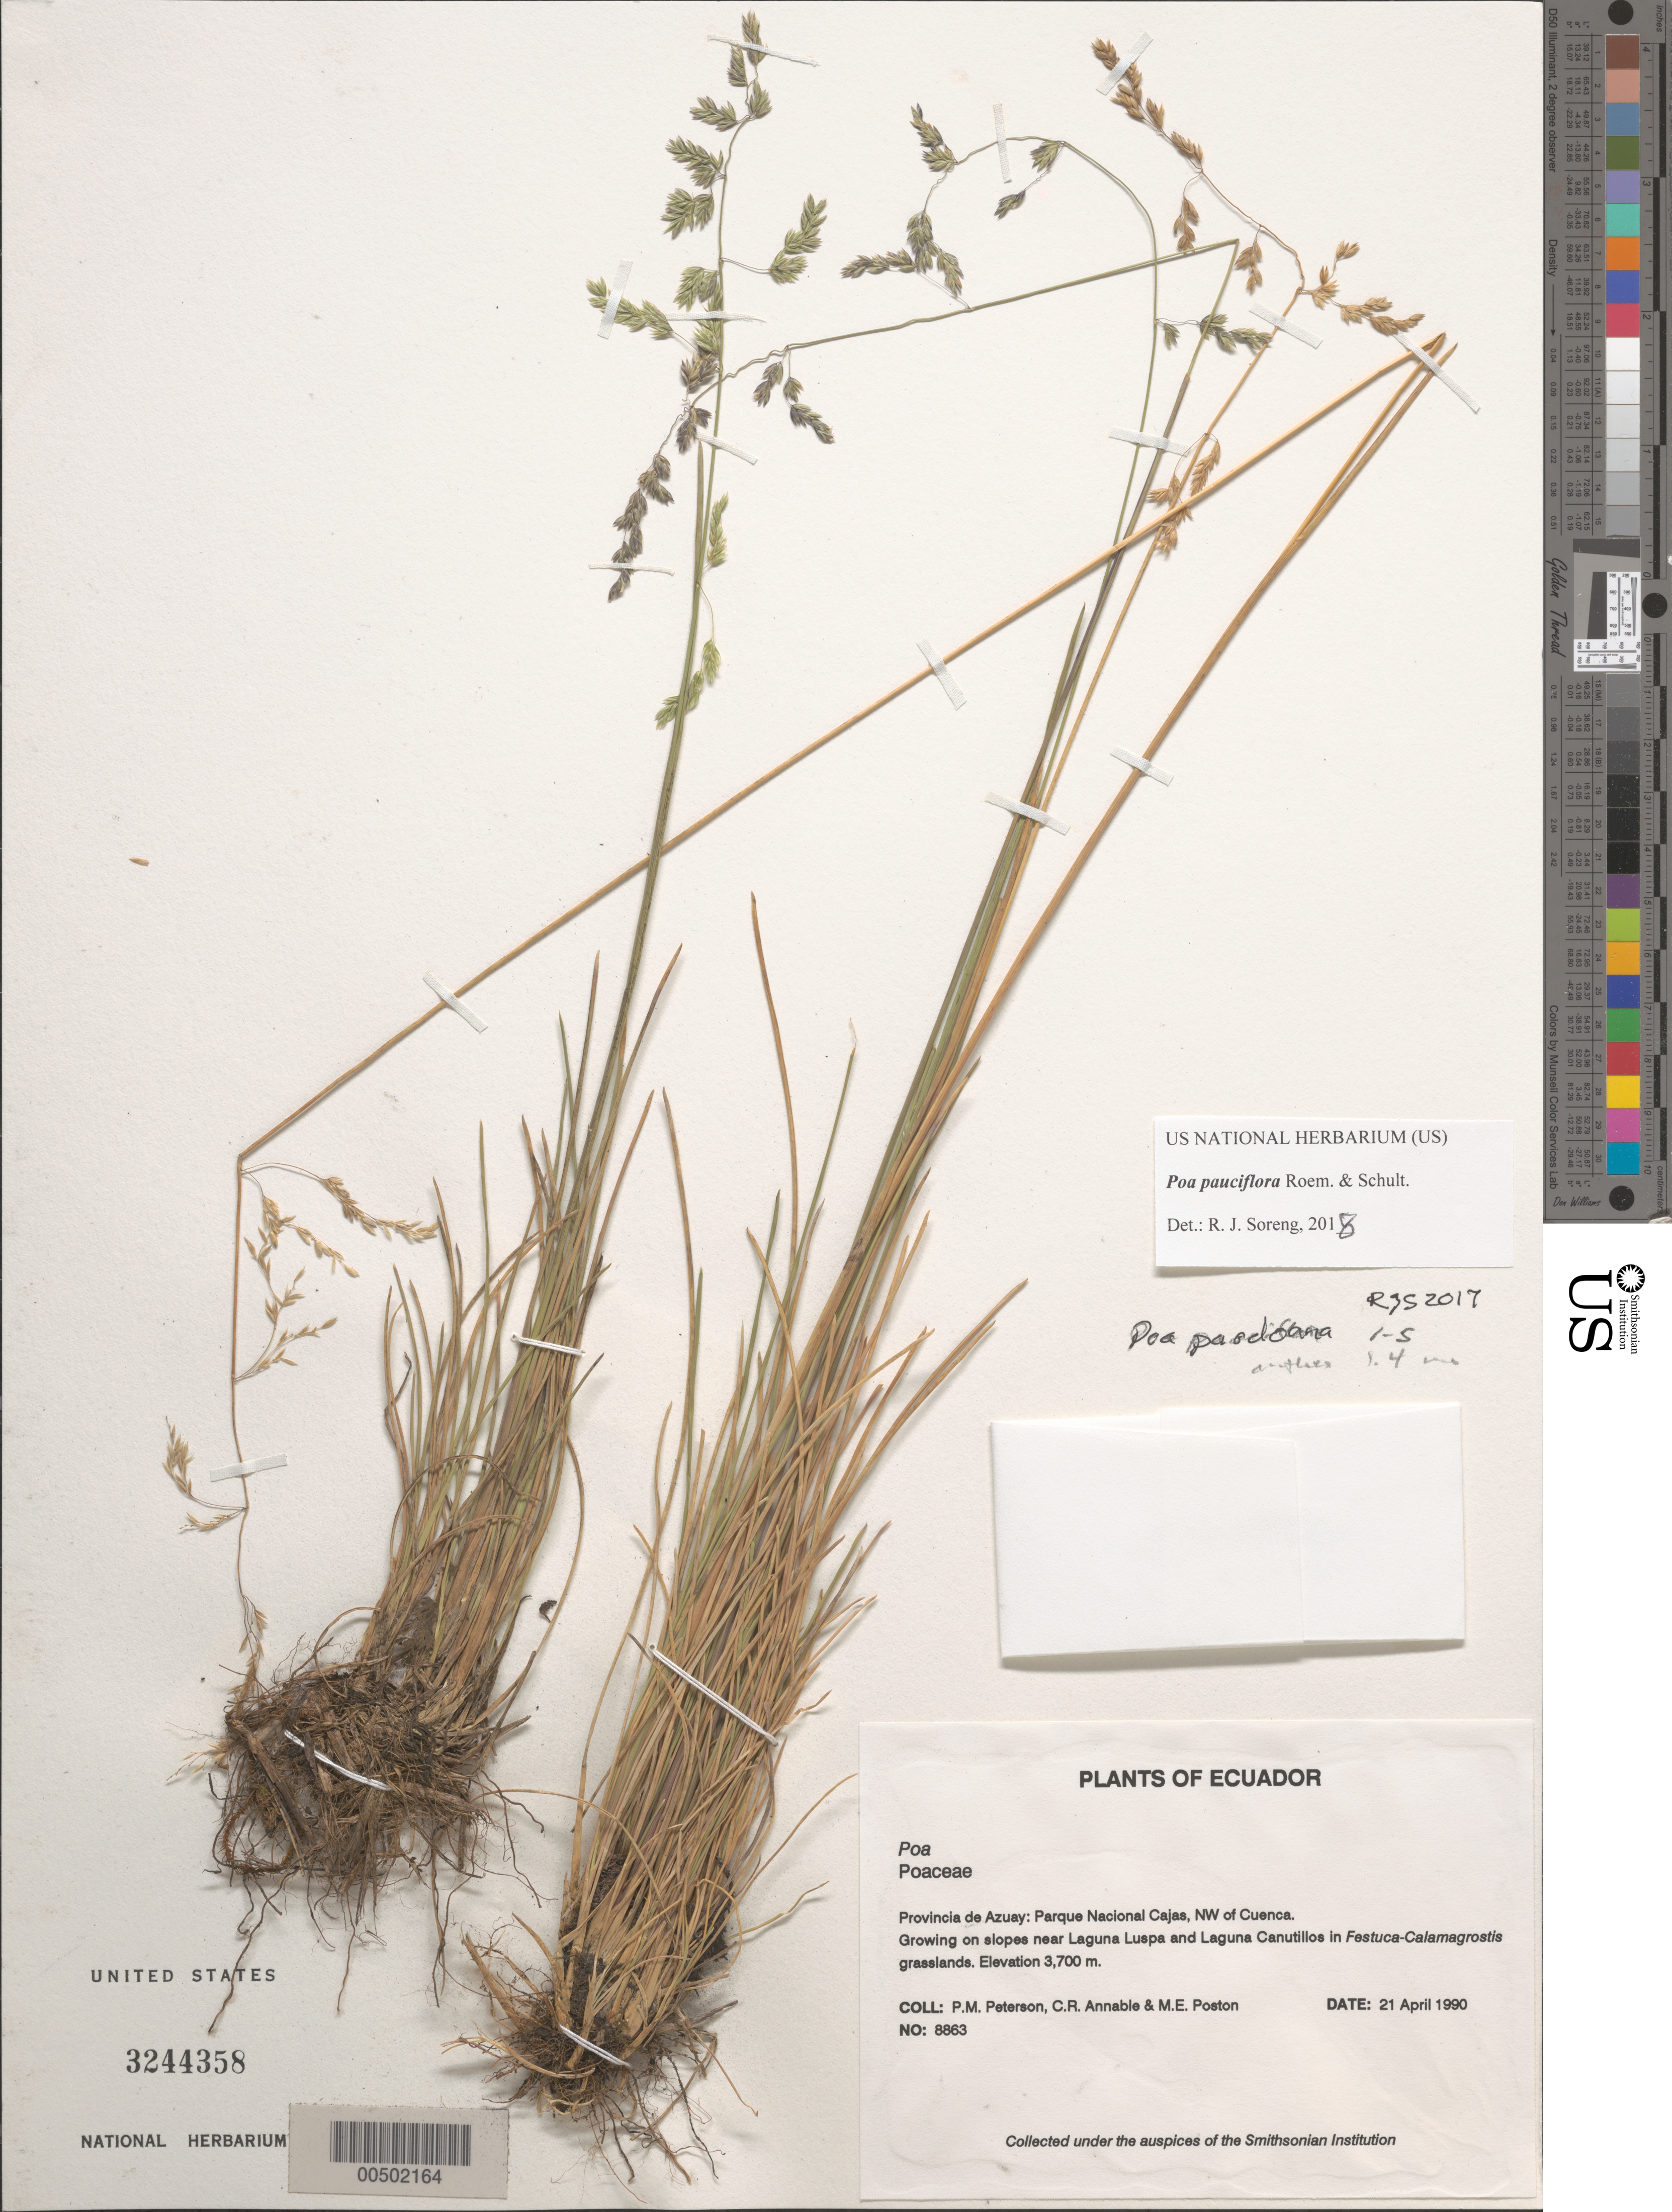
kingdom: Plantae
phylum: Tracheophyta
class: Liliopsida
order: Poales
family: Poaceae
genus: Poa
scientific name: Poa pauciflora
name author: Roem. & Schult.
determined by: Soreng, Robert J., Research Associate (BOT), Smithsonian Institution - National Museum of Natural History (UNITED STATES)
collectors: P. M. Peterson, C. R. Annable & M. Poston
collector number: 08863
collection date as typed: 21 Apr 1990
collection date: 1990-04-21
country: Ecuador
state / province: Azuay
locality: Parque Nacional Cajas, NW ofCuenca.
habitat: Growing on slopes near Laguna Luspa and Laguna Canutillos in Festuca-Calamagrostis grasslands.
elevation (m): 3700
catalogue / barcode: US 3244358